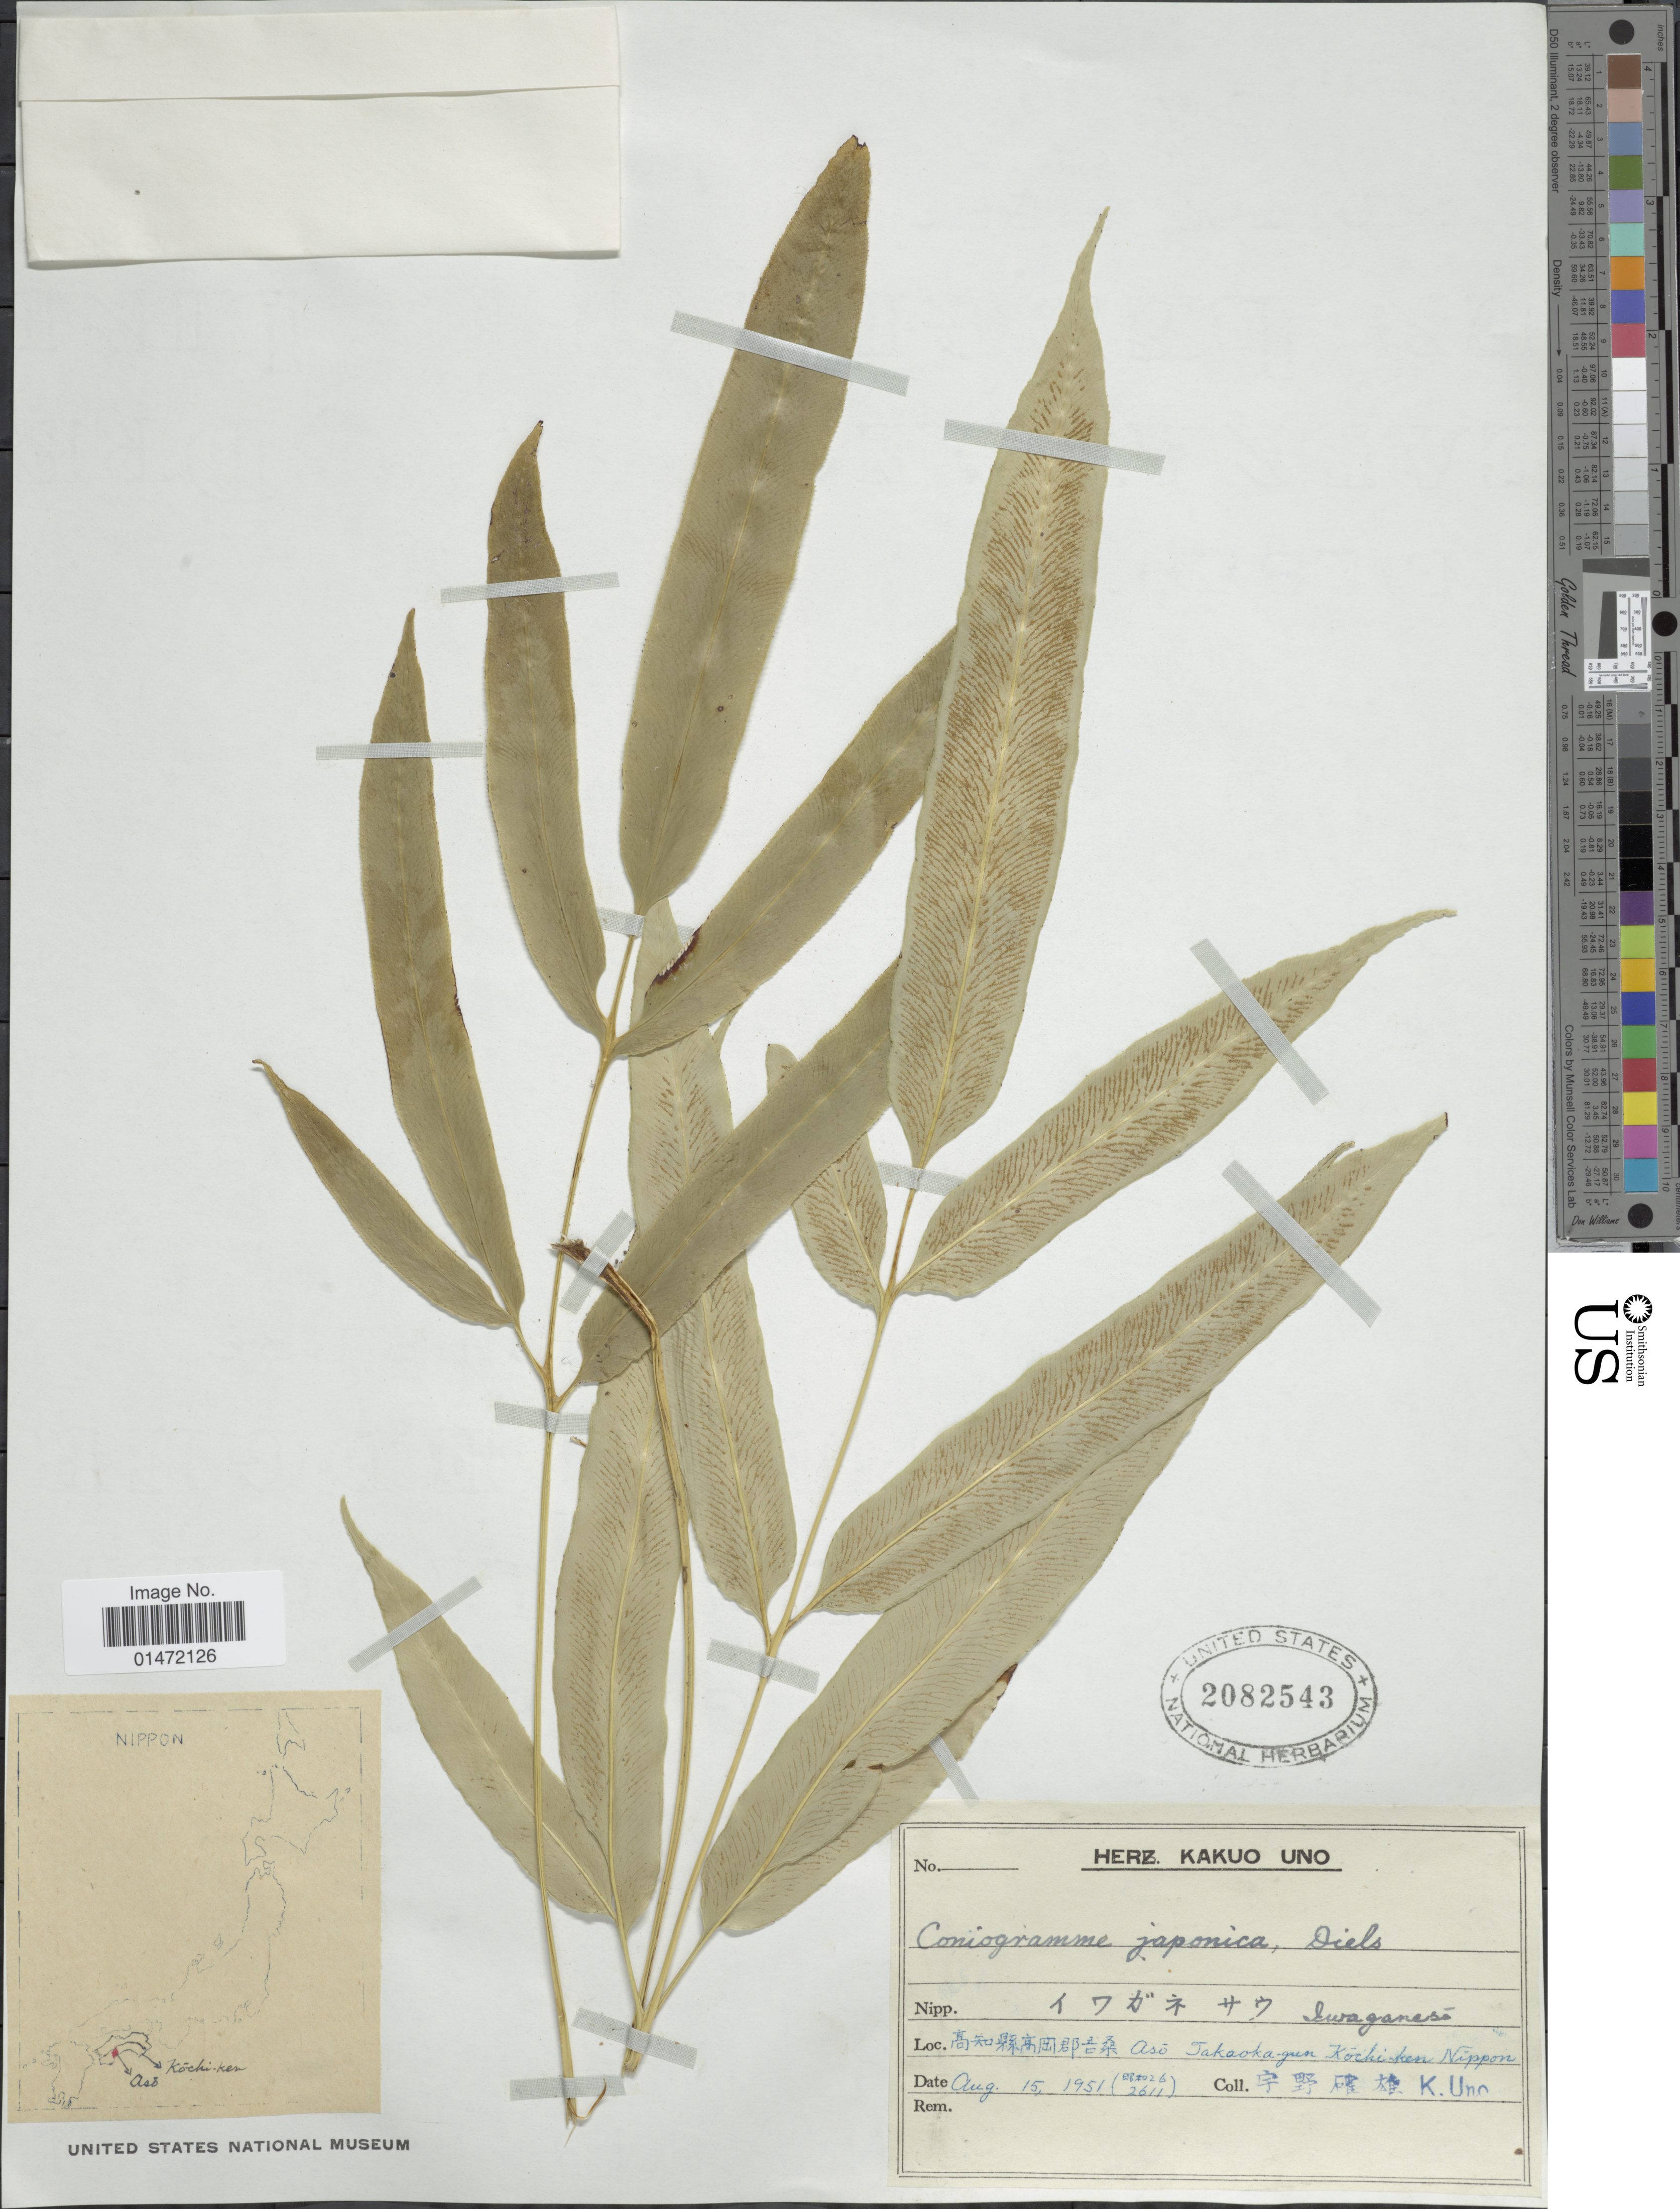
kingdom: Plantae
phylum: Tracheophyta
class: Polypodiopsida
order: Polypodiales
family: Pteridaceae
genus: Coniogramme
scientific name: Coniogramme japonica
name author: (Thunb. ex Murray) Diels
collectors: K. Uno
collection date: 1951-08-15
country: Japan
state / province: Koti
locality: Asô Takaoka-gun Köchi-ken Nippon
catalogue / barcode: US 2082543